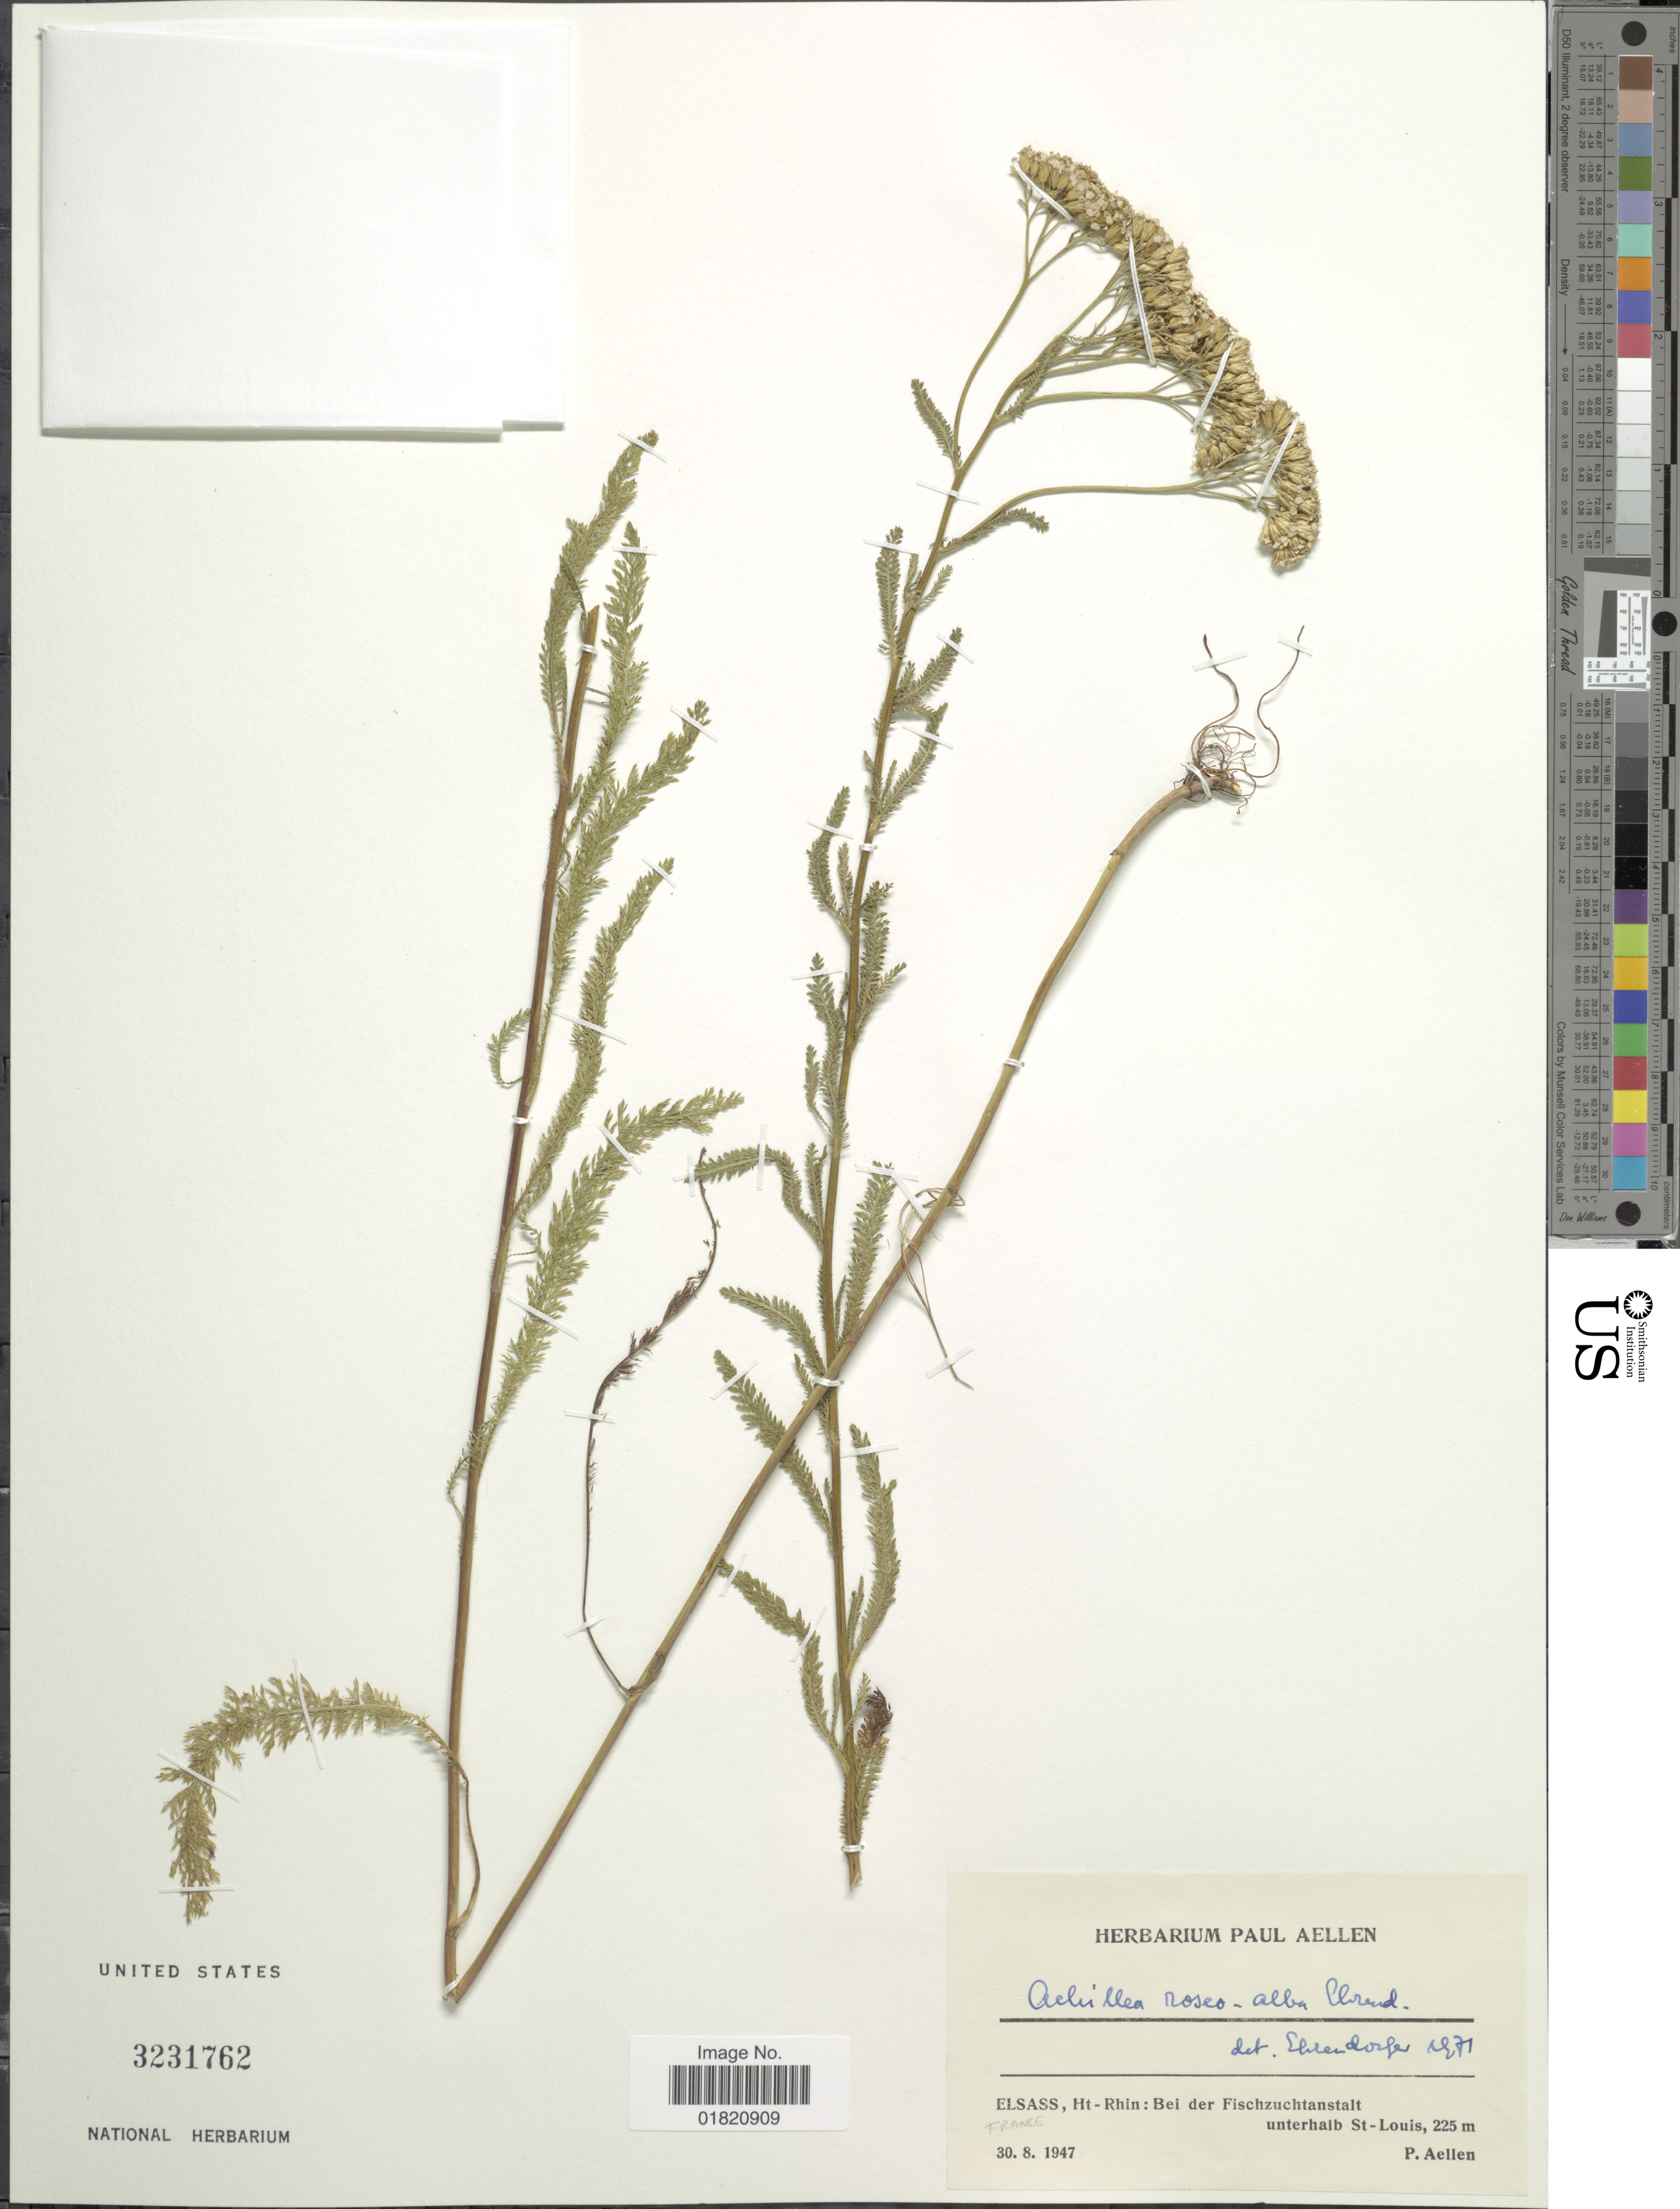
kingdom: Plantae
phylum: Tracheophyta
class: Magnoliopsida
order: Asterales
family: Asteraceae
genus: Achillea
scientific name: Achillea roseo-alba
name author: Ehrend.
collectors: P. Aellen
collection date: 1947-08-30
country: France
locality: Elsass, Ht-Rhin: Bei der Fischzuchtanstalt unterhalb St-Louis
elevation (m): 225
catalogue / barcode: US 3231762